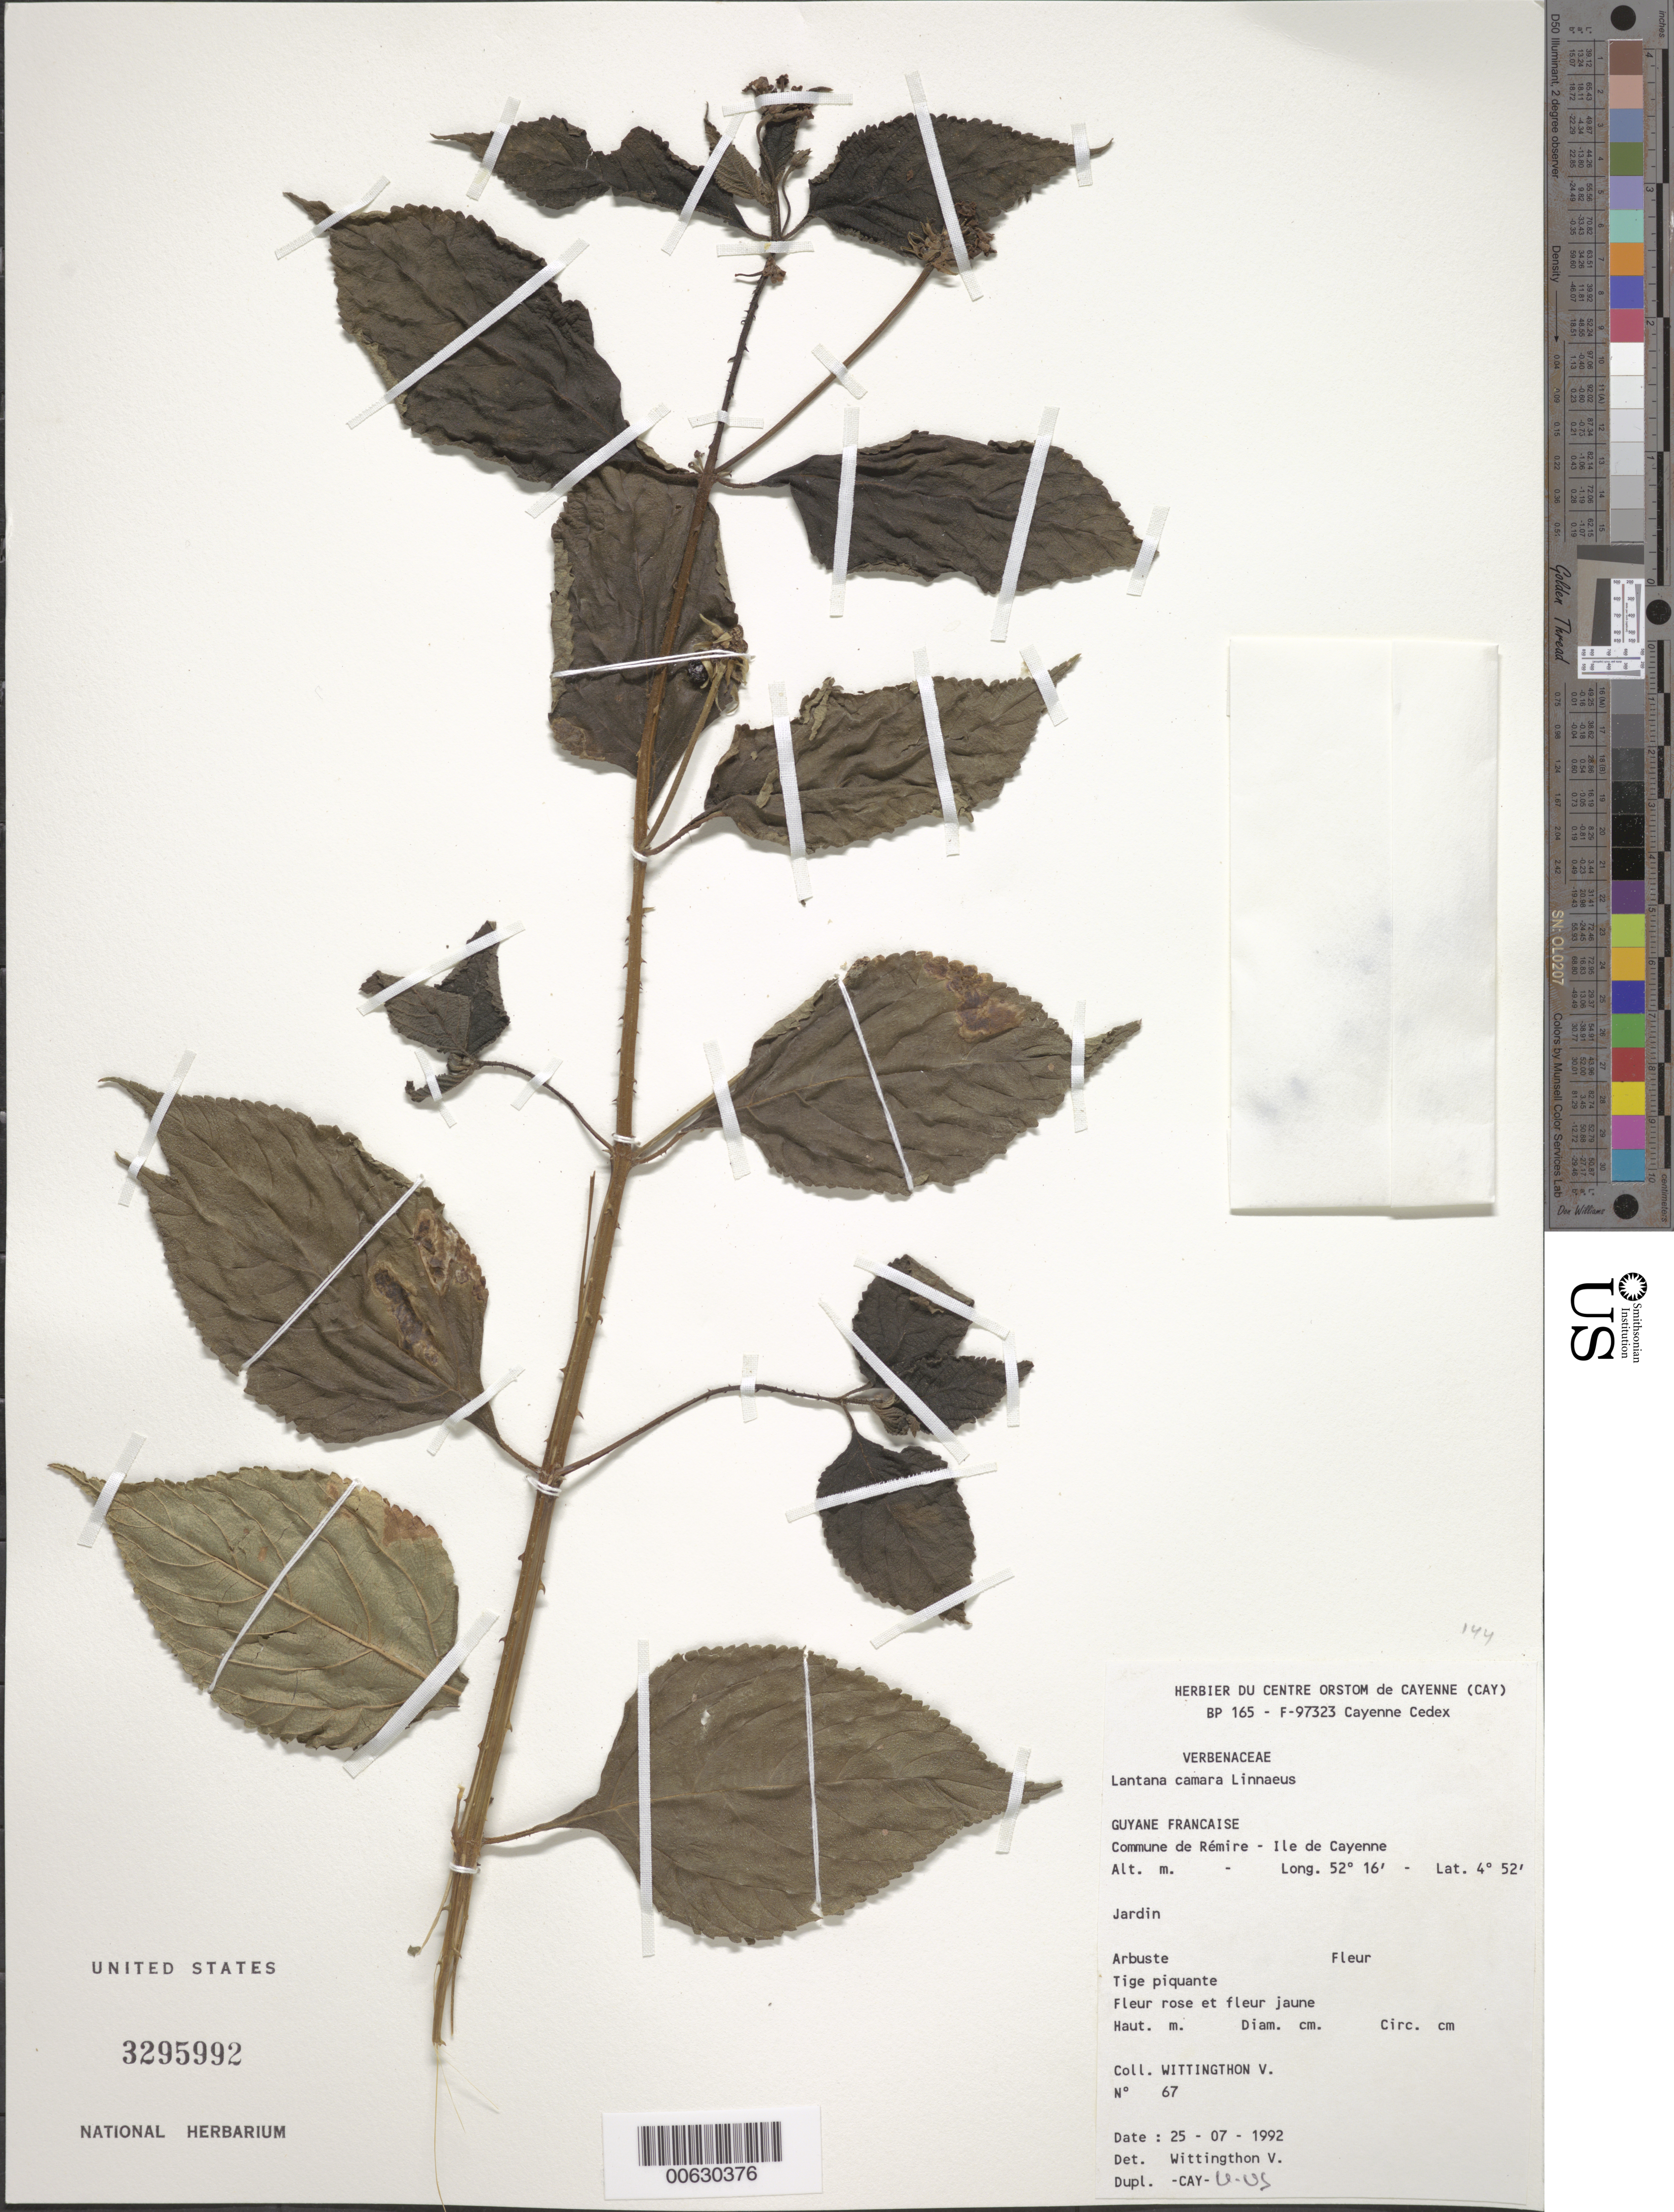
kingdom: Plantae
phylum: Tracheophyta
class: Magnoliopsida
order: Lamiales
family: Verbenaceae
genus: Lantana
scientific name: Lantana camara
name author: L.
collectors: V. Wittingthon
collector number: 67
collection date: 1922-07-25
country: French Guiana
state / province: Cayenne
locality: Commune de Rémire - Ile de Cayenne.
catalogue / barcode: US 3295992